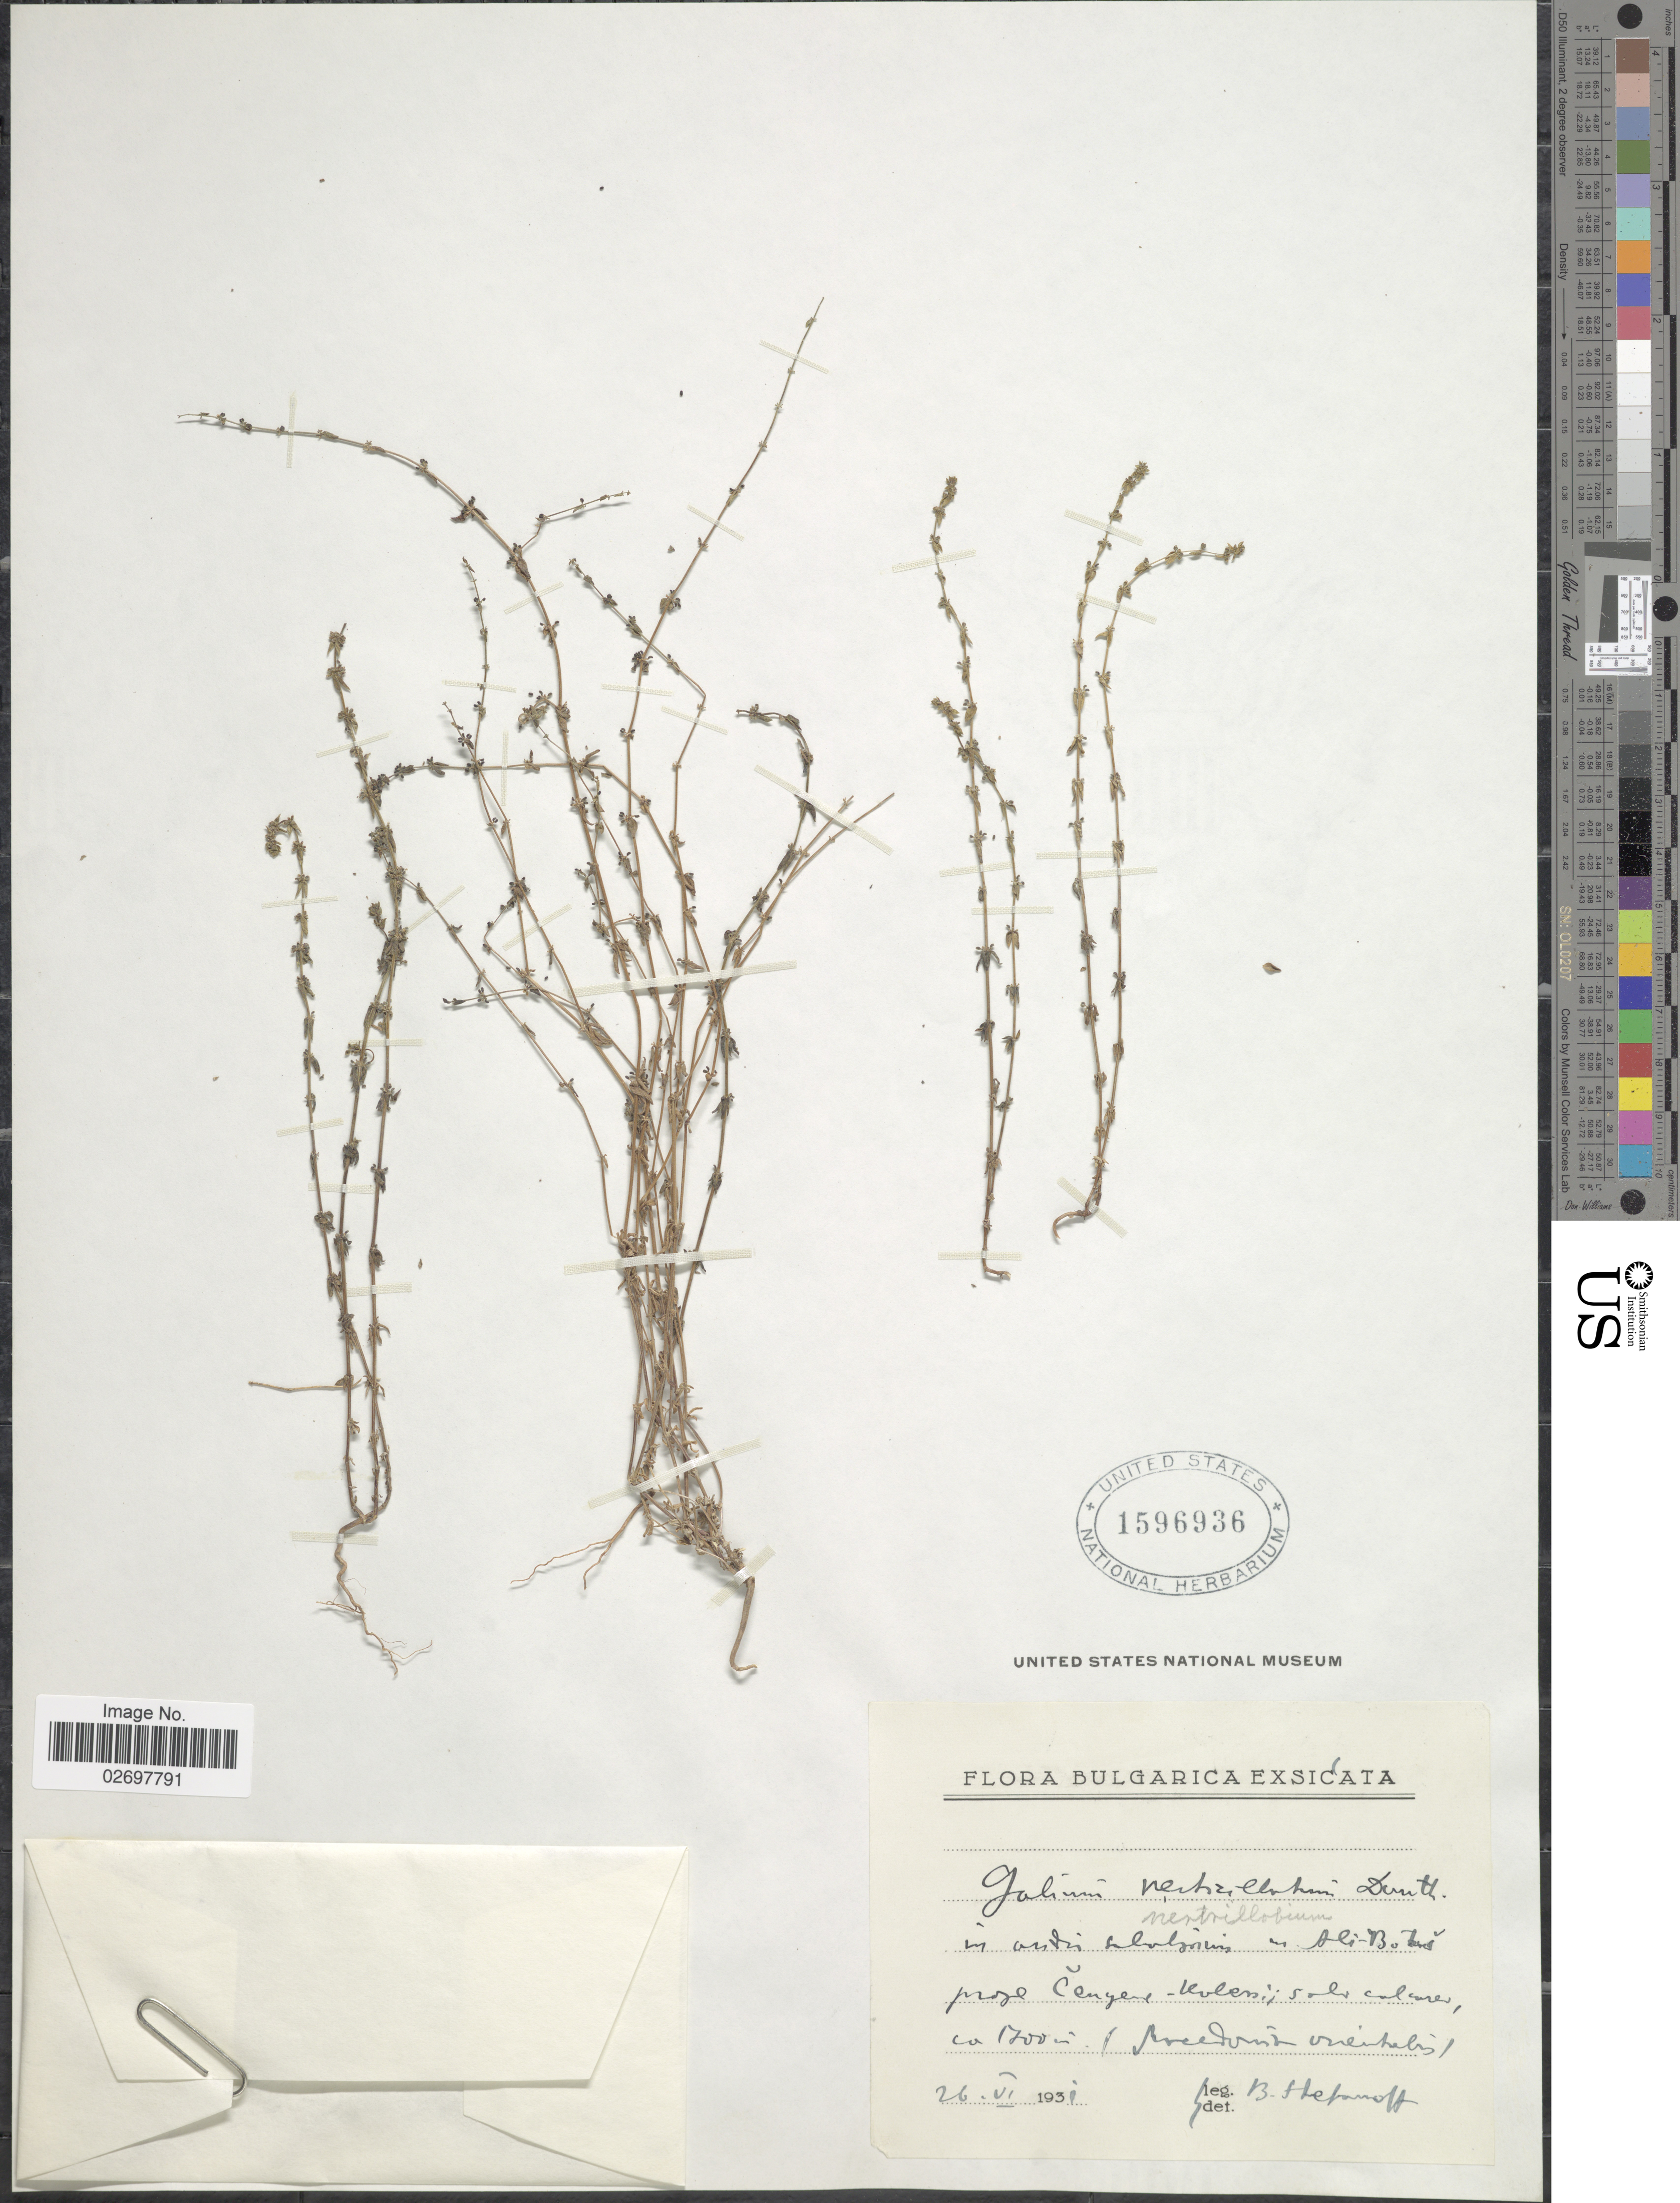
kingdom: Plantae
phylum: Tracheophyta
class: Magnoliopsida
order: Gentianales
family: Rubiaceae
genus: Galium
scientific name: Galium undulatum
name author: Puff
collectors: B. Stefanoff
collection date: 1931-06-26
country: Bulgaria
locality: M. Ali Botus, prope Cenyene-Koleni [interpreted]; Macedonia orientalis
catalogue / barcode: US 1596936